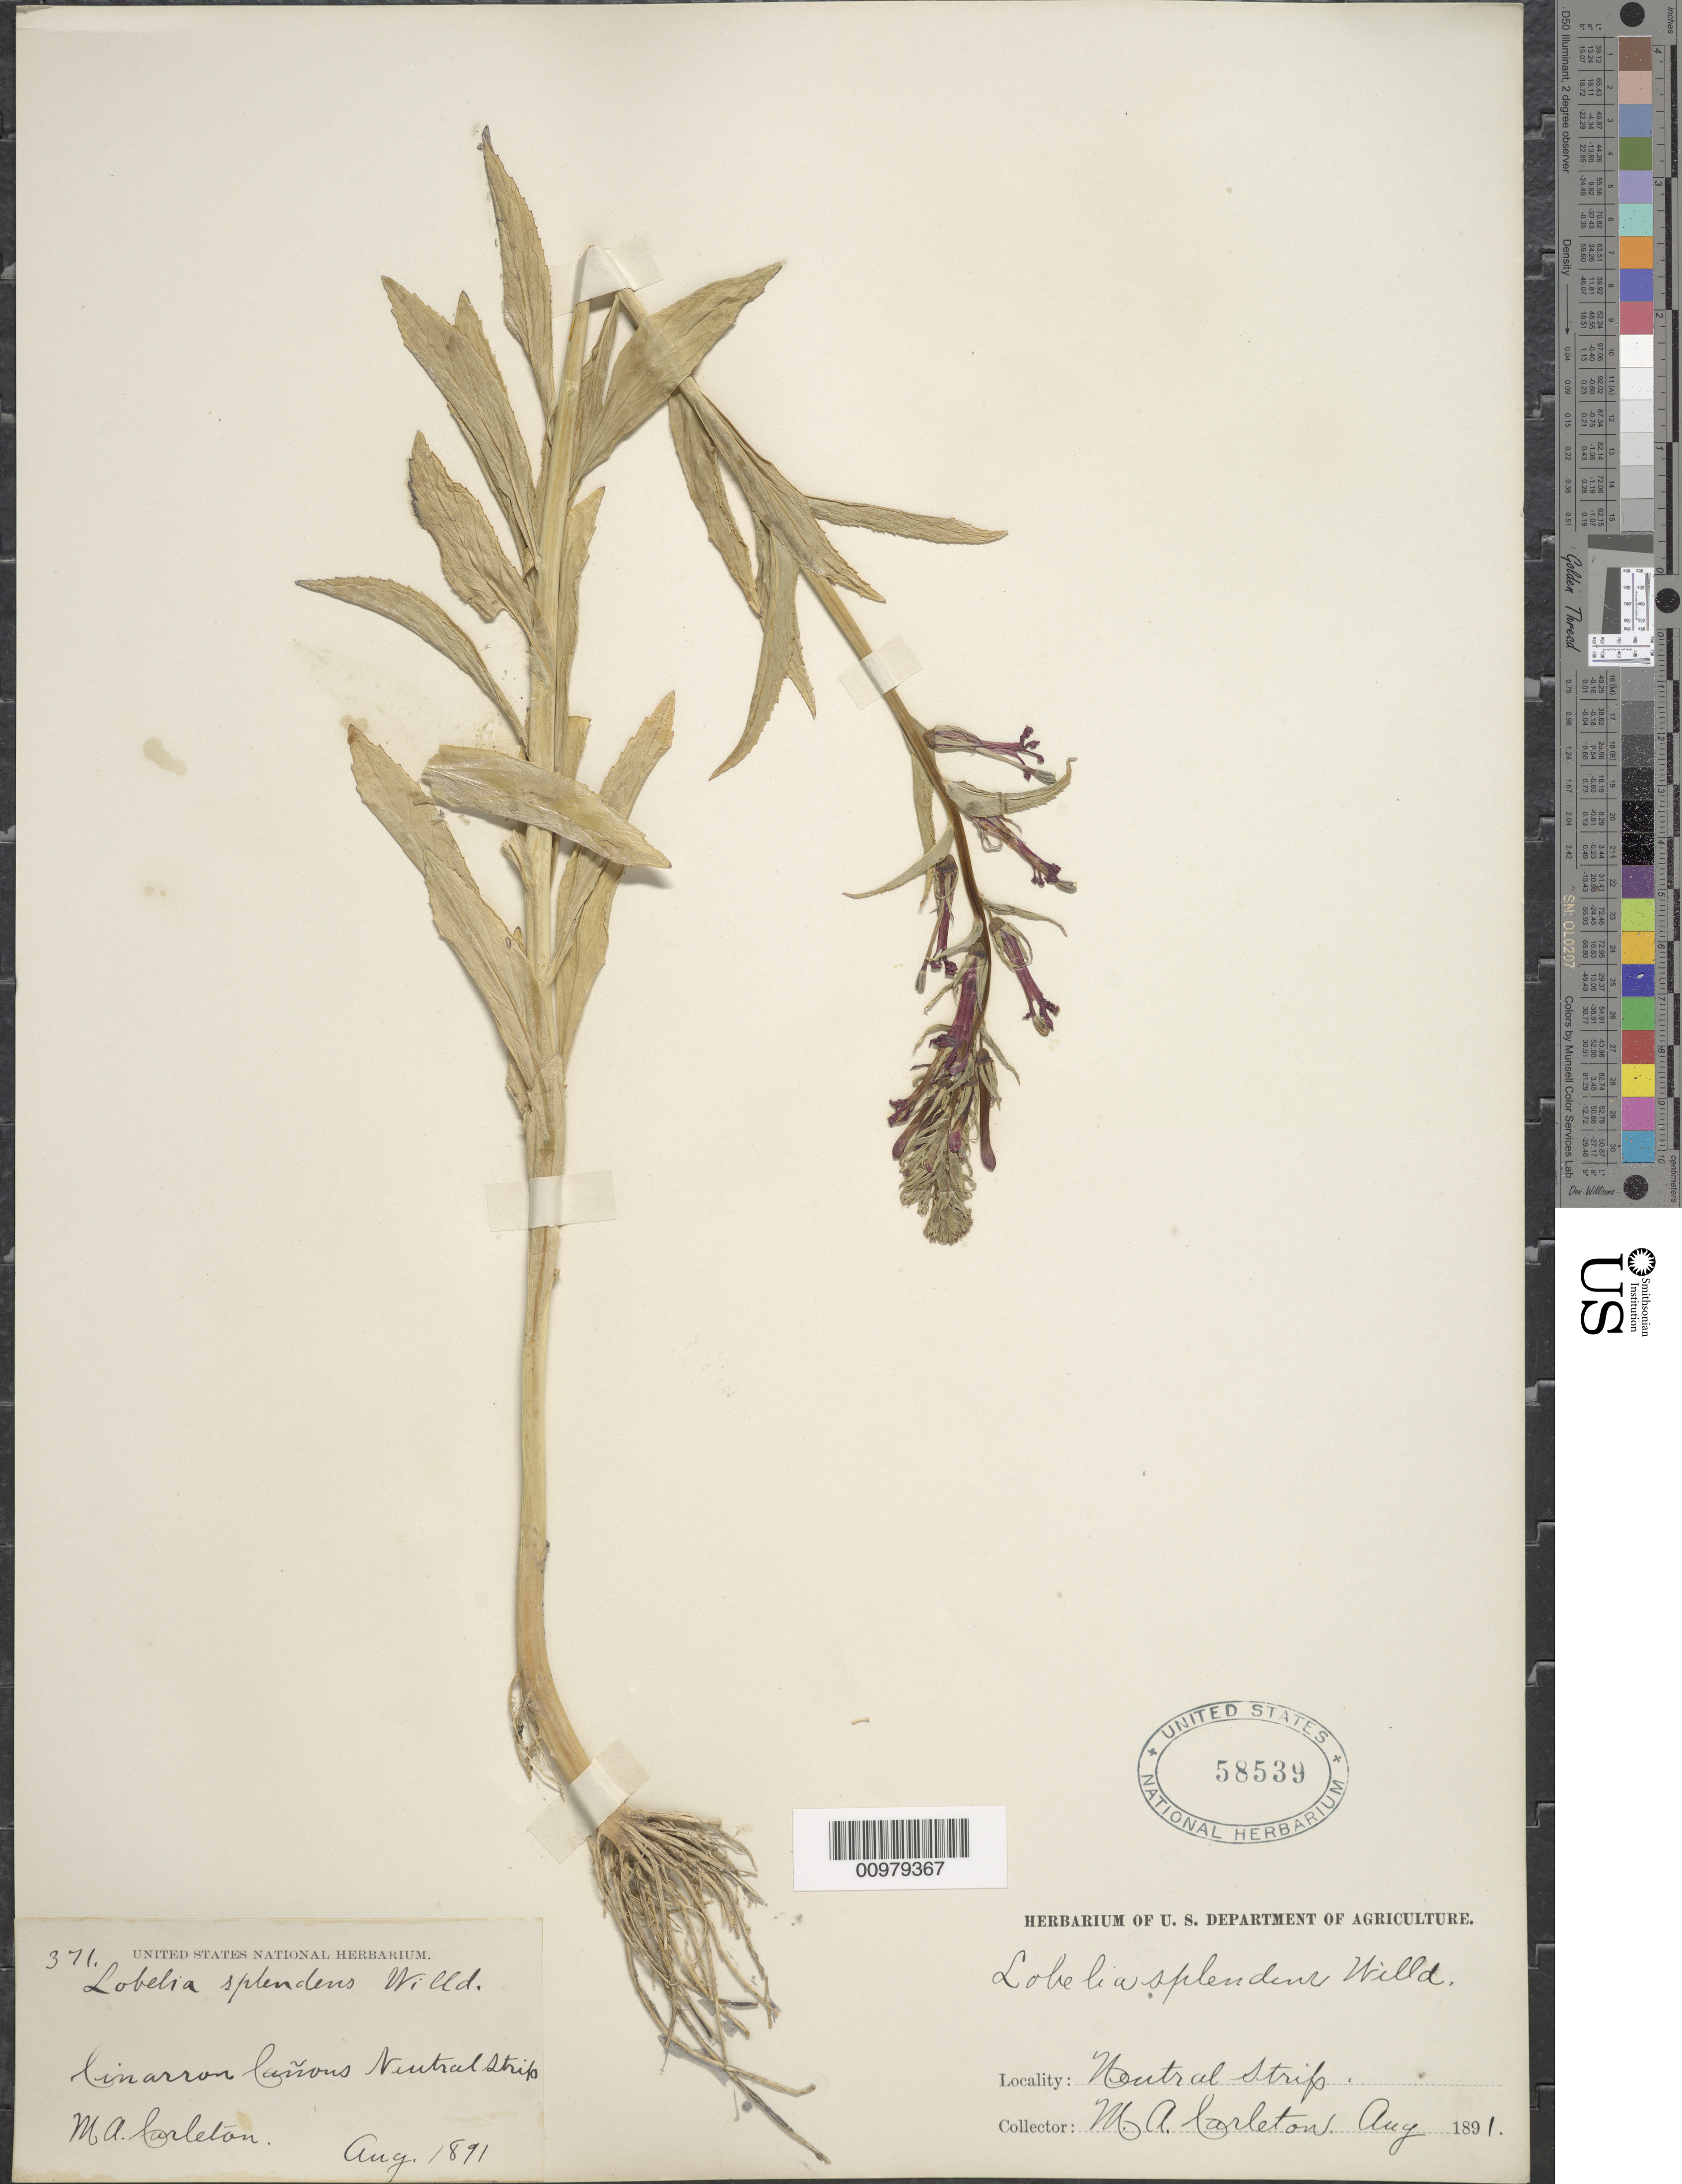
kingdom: Plantae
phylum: Tracheophyta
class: Magnoliopsida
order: Asterales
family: Campanulaceae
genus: Lobelia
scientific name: Lobelia cardinalis var. phyllostachya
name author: (Engelm.) McVaugh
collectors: M. A. Carleton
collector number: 371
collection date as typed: Aug 1891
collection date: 1891-08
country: United States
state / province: New Mexico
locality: Cinarron Canyon, Neutral strip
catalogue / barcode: US 58539